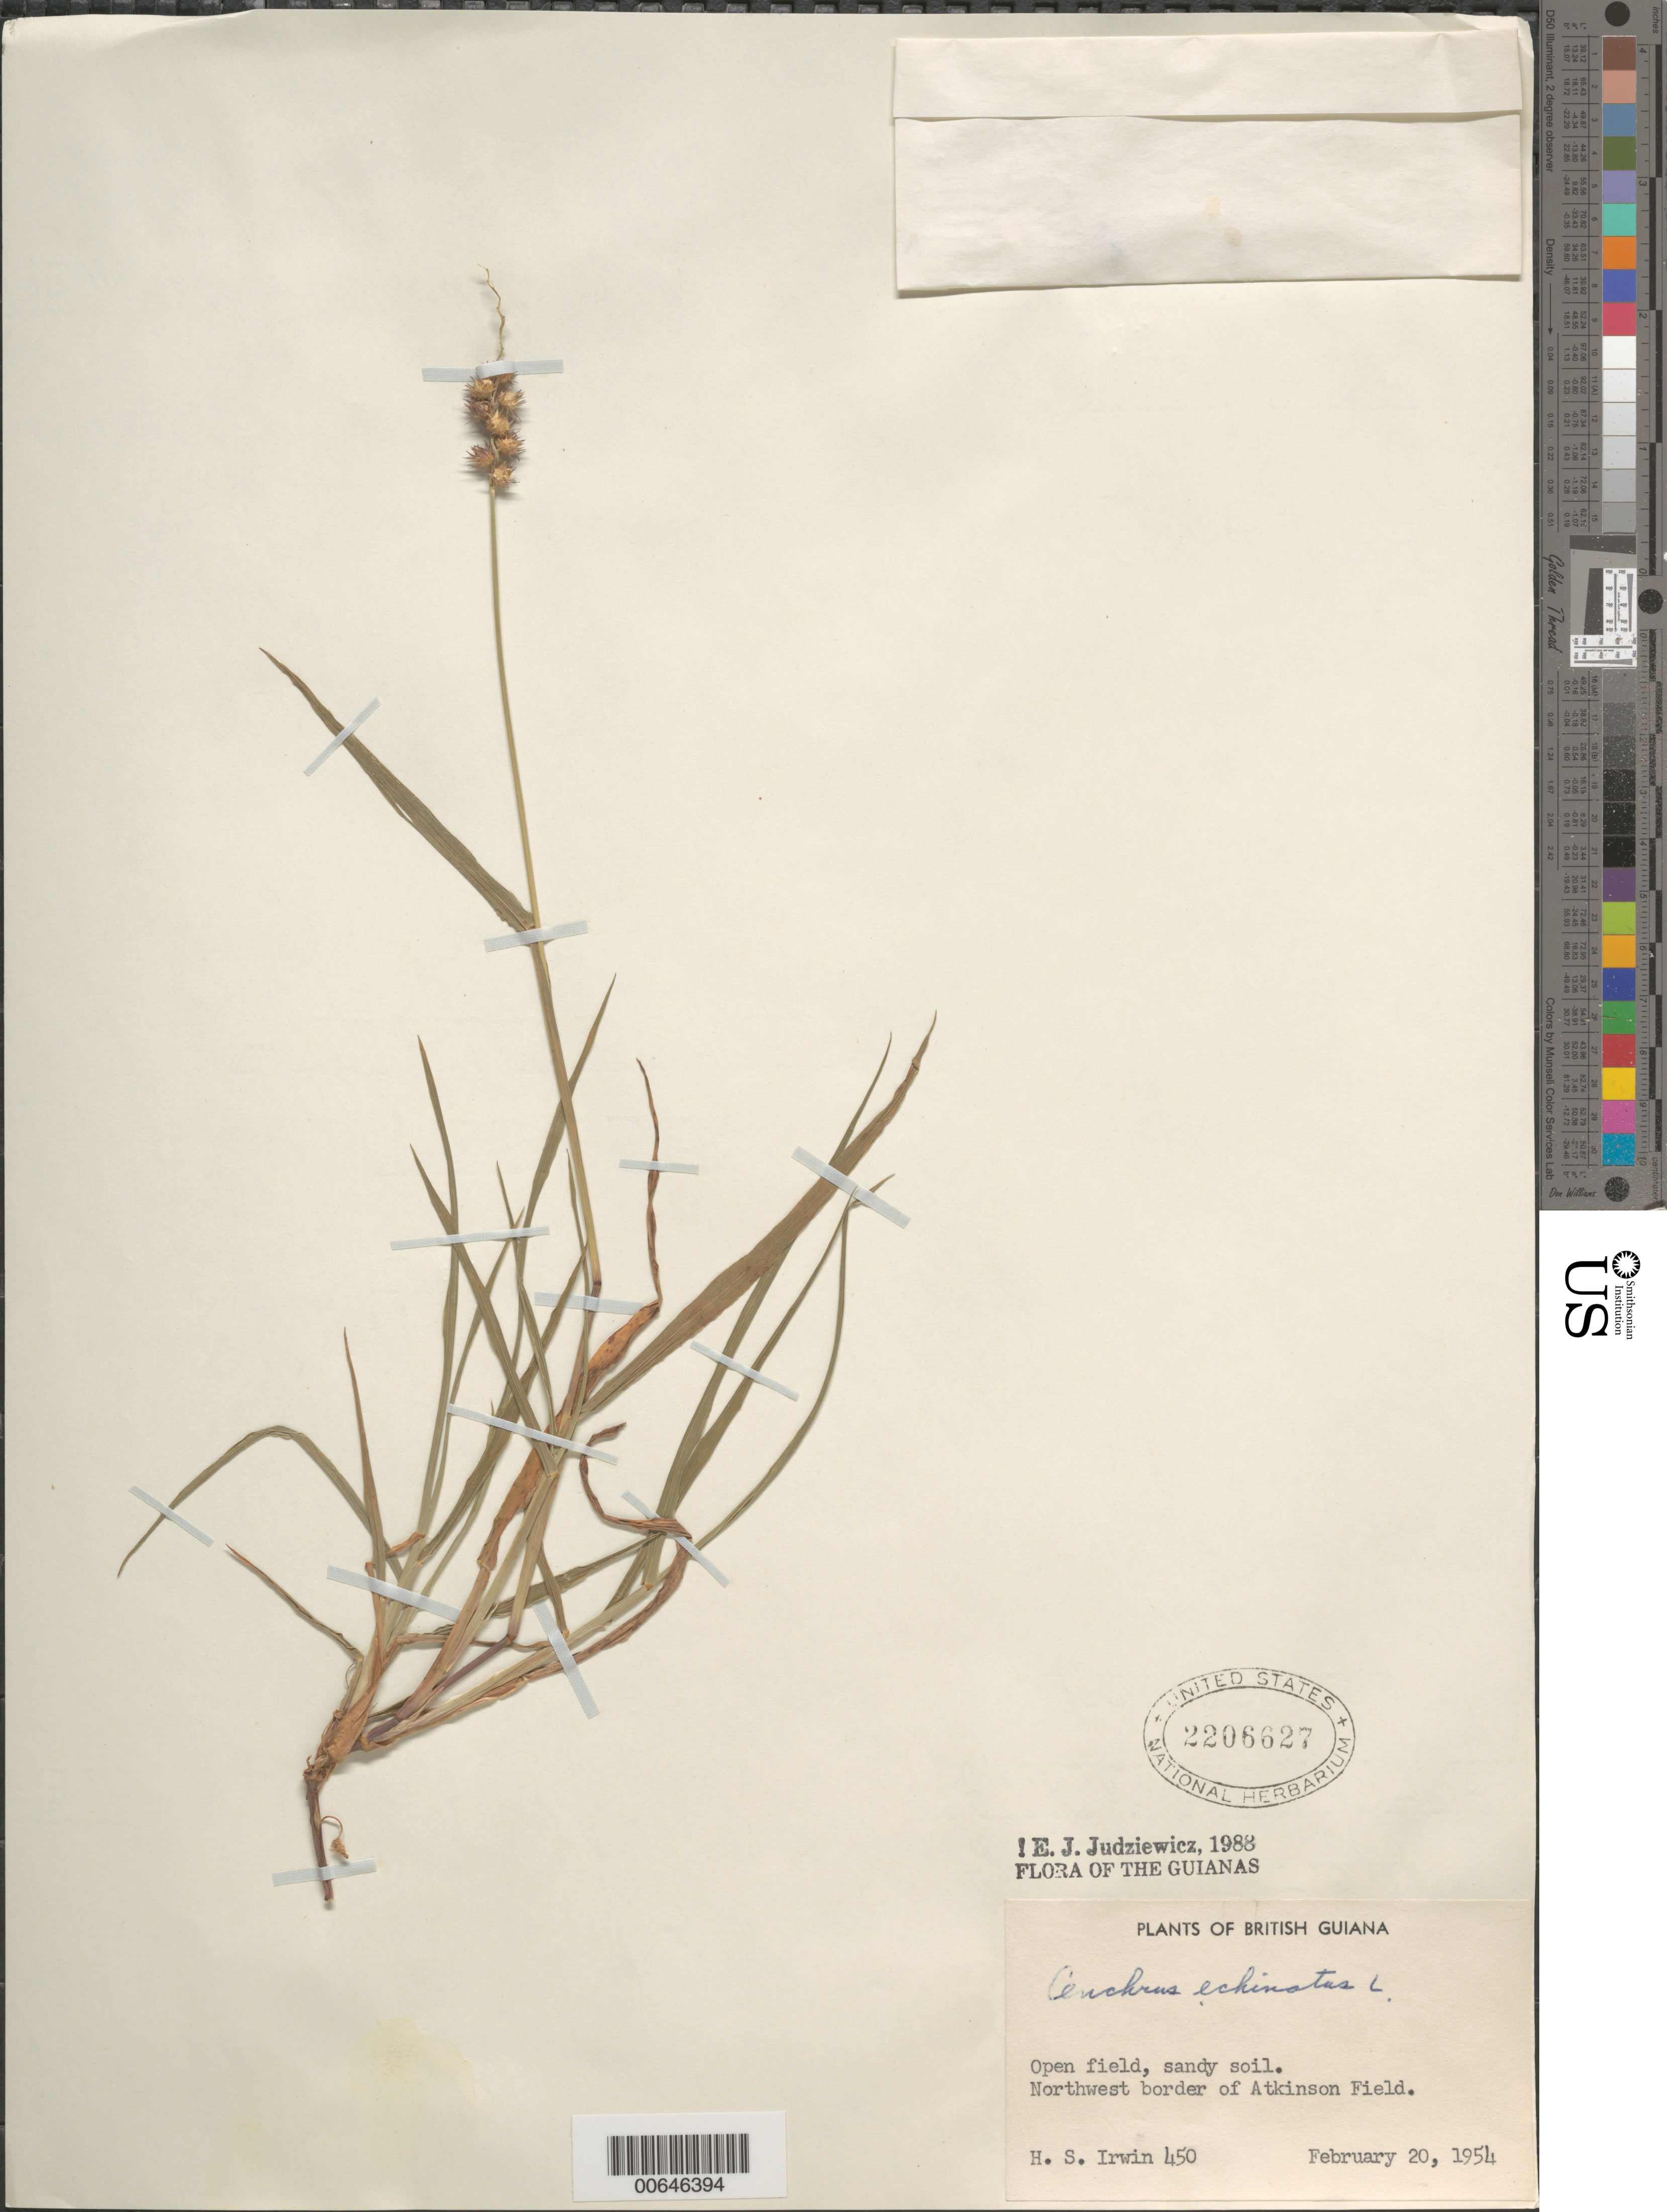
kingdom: Plantae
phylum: Tracheophyta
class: Liliopsida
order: Poales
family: Poaceae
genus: Cenchrus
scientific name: Cenchrus echinatus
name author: L.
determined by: Judziewicz, E. J.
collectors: H. Irwin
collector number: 450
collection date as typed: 20-Feb-54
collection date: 1954-02-20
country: Guyana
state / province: Demerara-Mahaica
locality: Atkinson Field, NW border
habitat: Open, sandy soil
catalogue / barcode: US 2206627